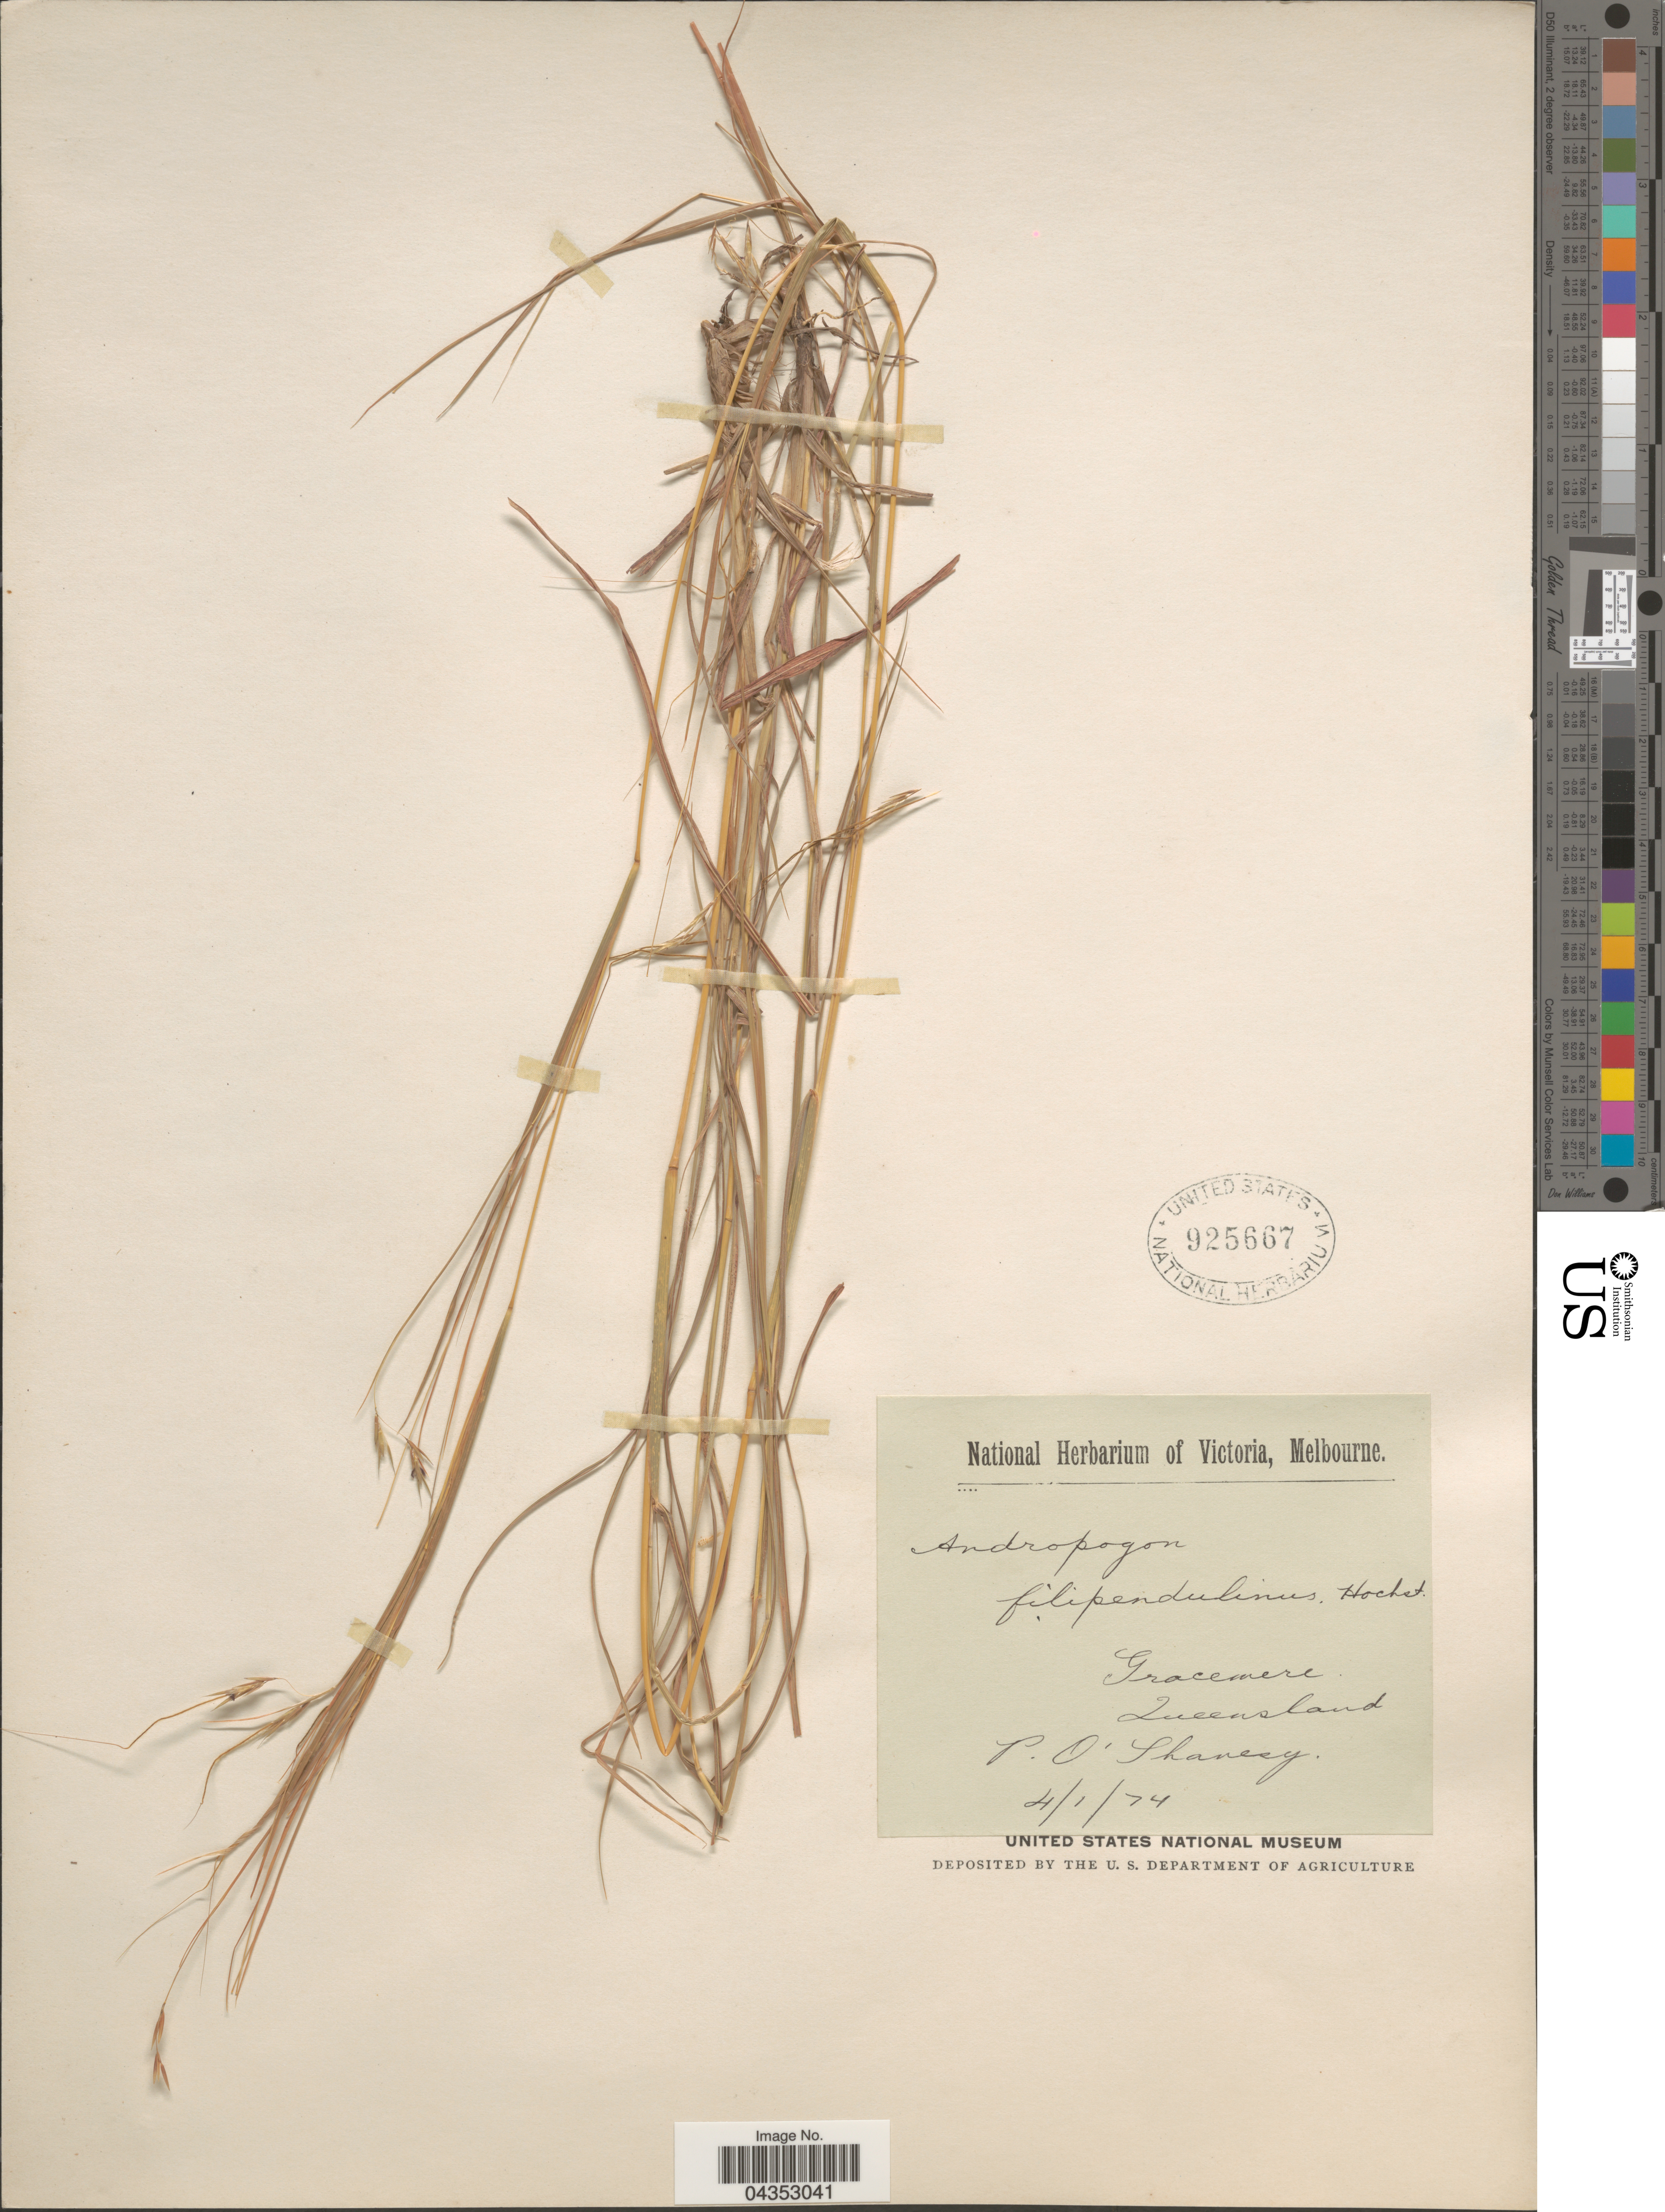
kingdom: Plantae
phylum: Tracheophyta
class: Liliopsida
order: Poales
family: Poaceae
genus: Hyparrhenia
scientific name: Hyparrhenia filipendula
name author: (Hochr.) Stapf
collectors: P. Shanesy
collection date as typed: Transcribed d/m/y: 4/1/74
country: Australia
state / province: Queensland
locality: Gracemere.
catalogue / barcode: US 925667